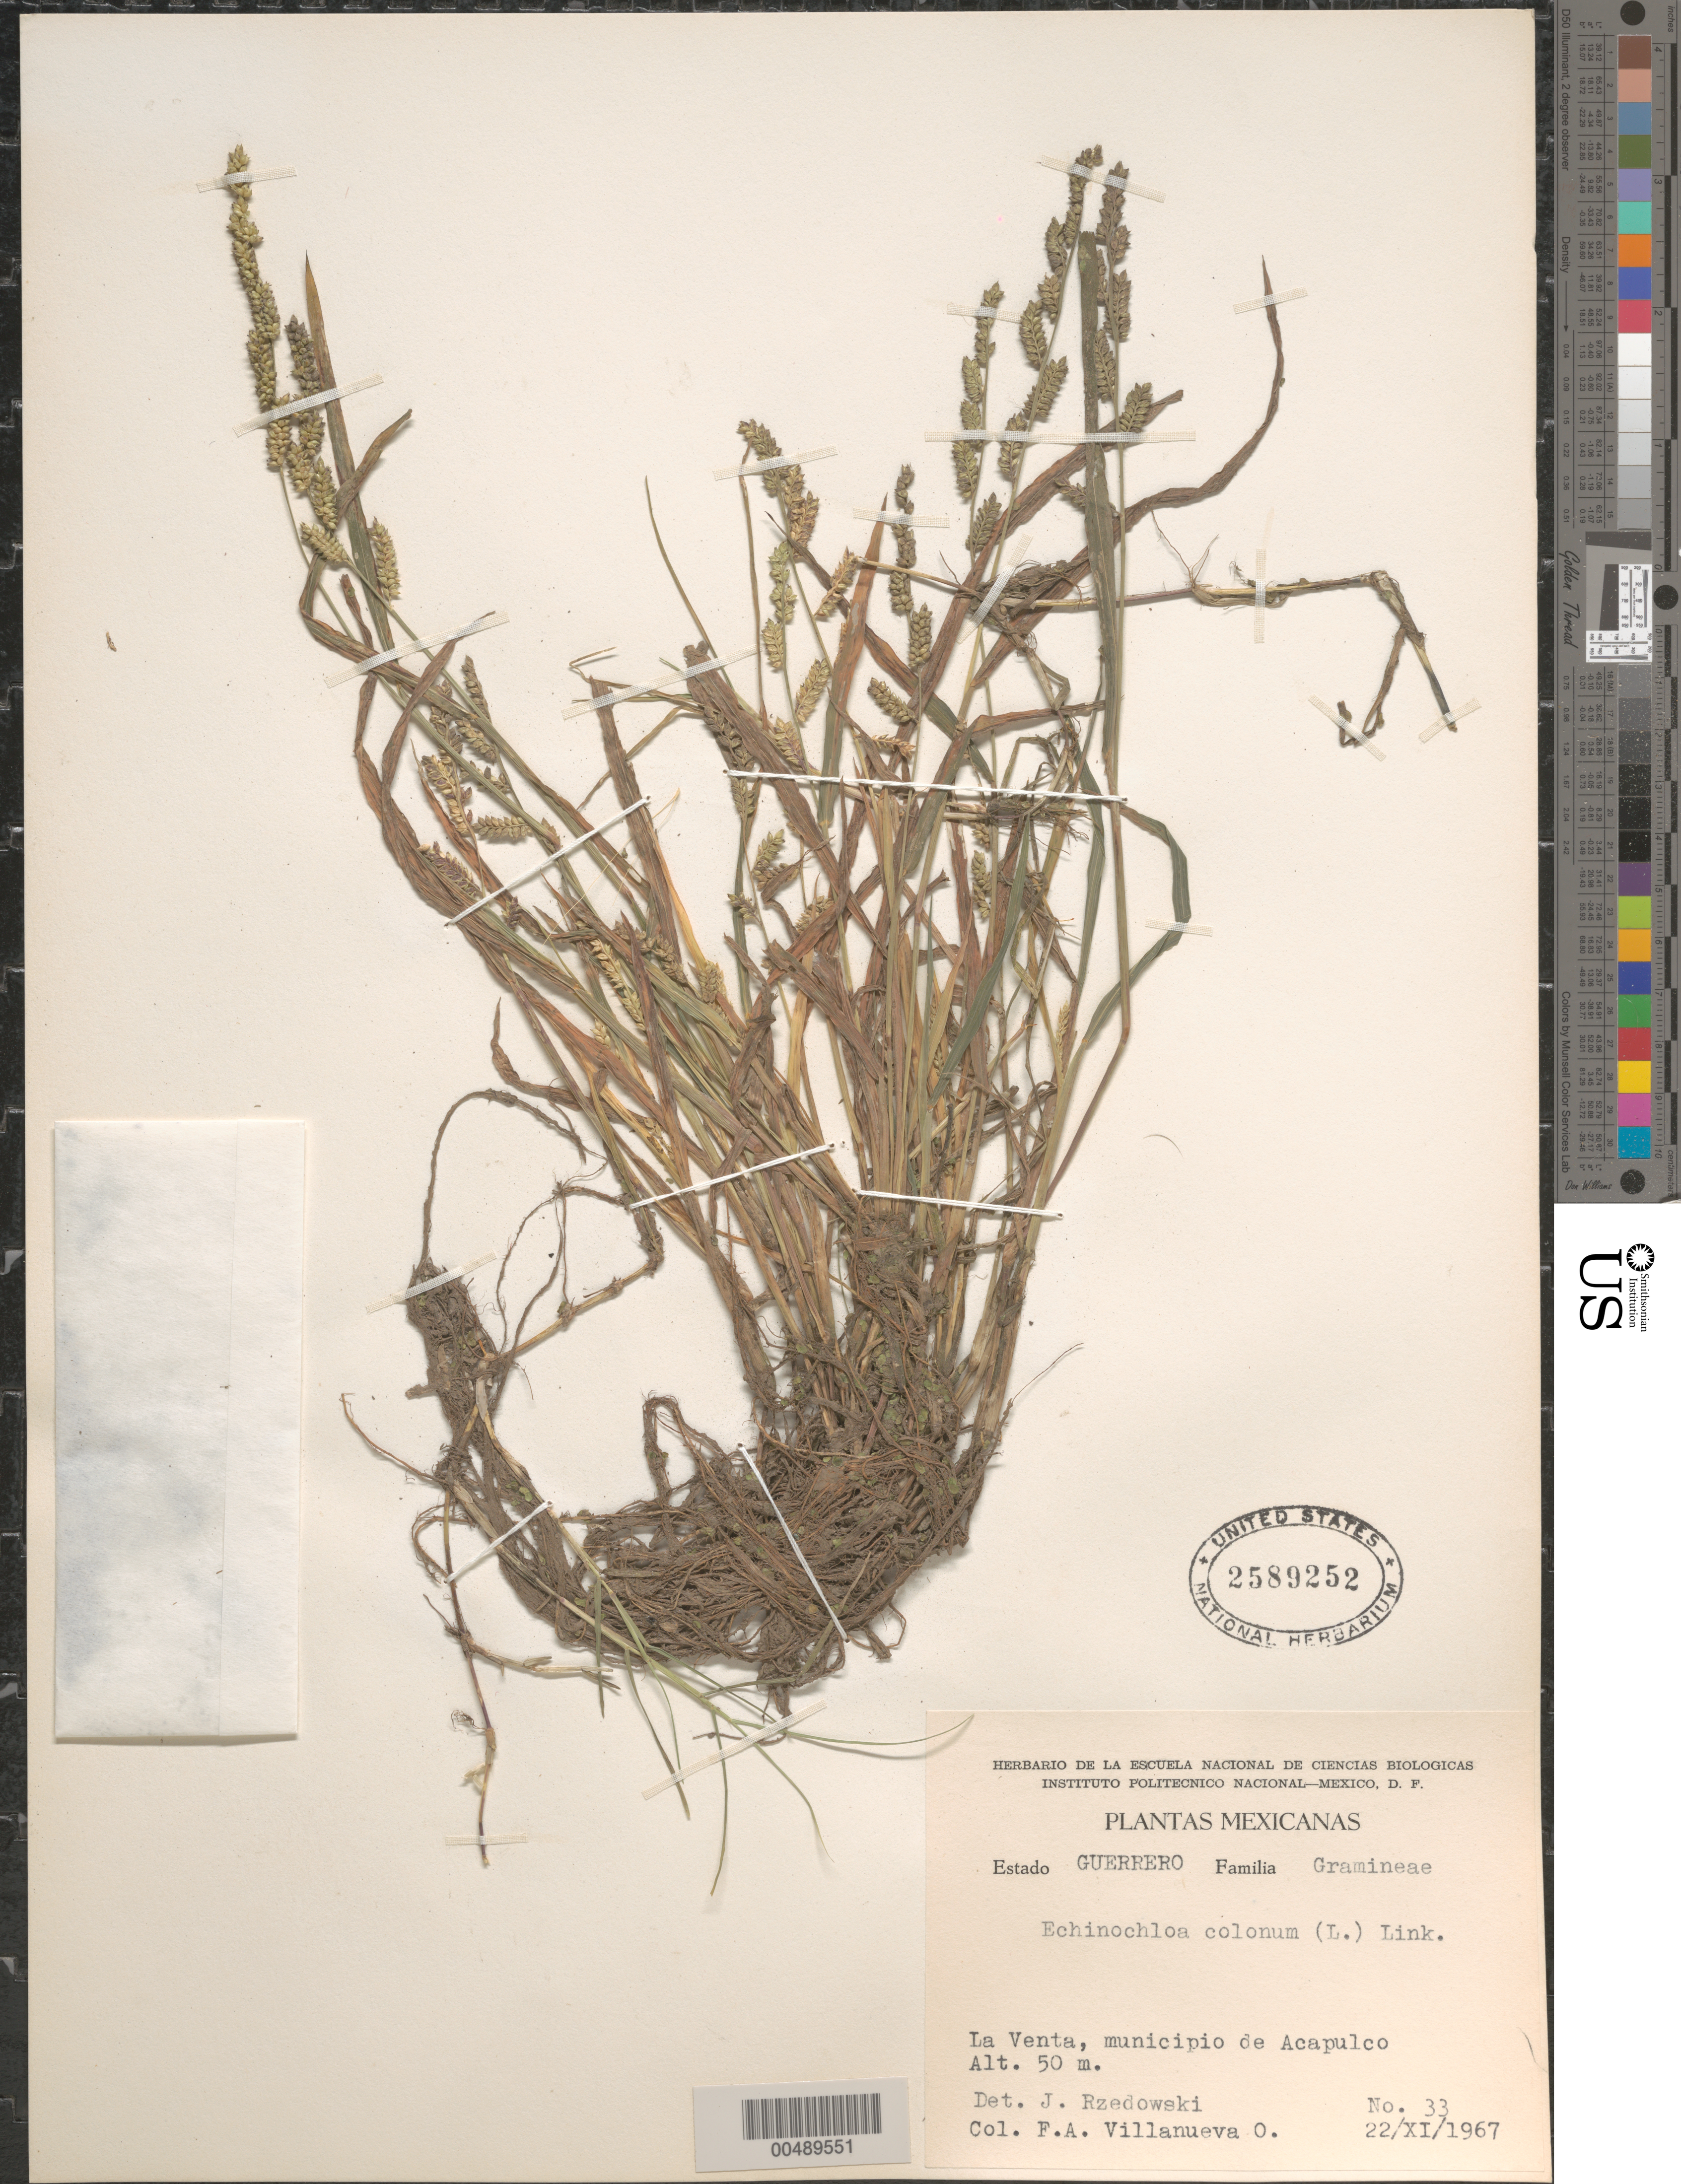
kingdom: Plantae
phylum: Tracheophyta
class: Liliopsida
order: Poales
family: Poaceae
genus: Echinochloa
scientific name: Echinochloa colona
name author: (L.) Link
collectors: F. Villanueva O.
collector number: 33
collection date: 1967-11-22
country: Mexico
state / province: Guerrero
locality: La Venta, municipio de Acapulco.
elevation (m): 50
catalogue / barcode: US 2589252